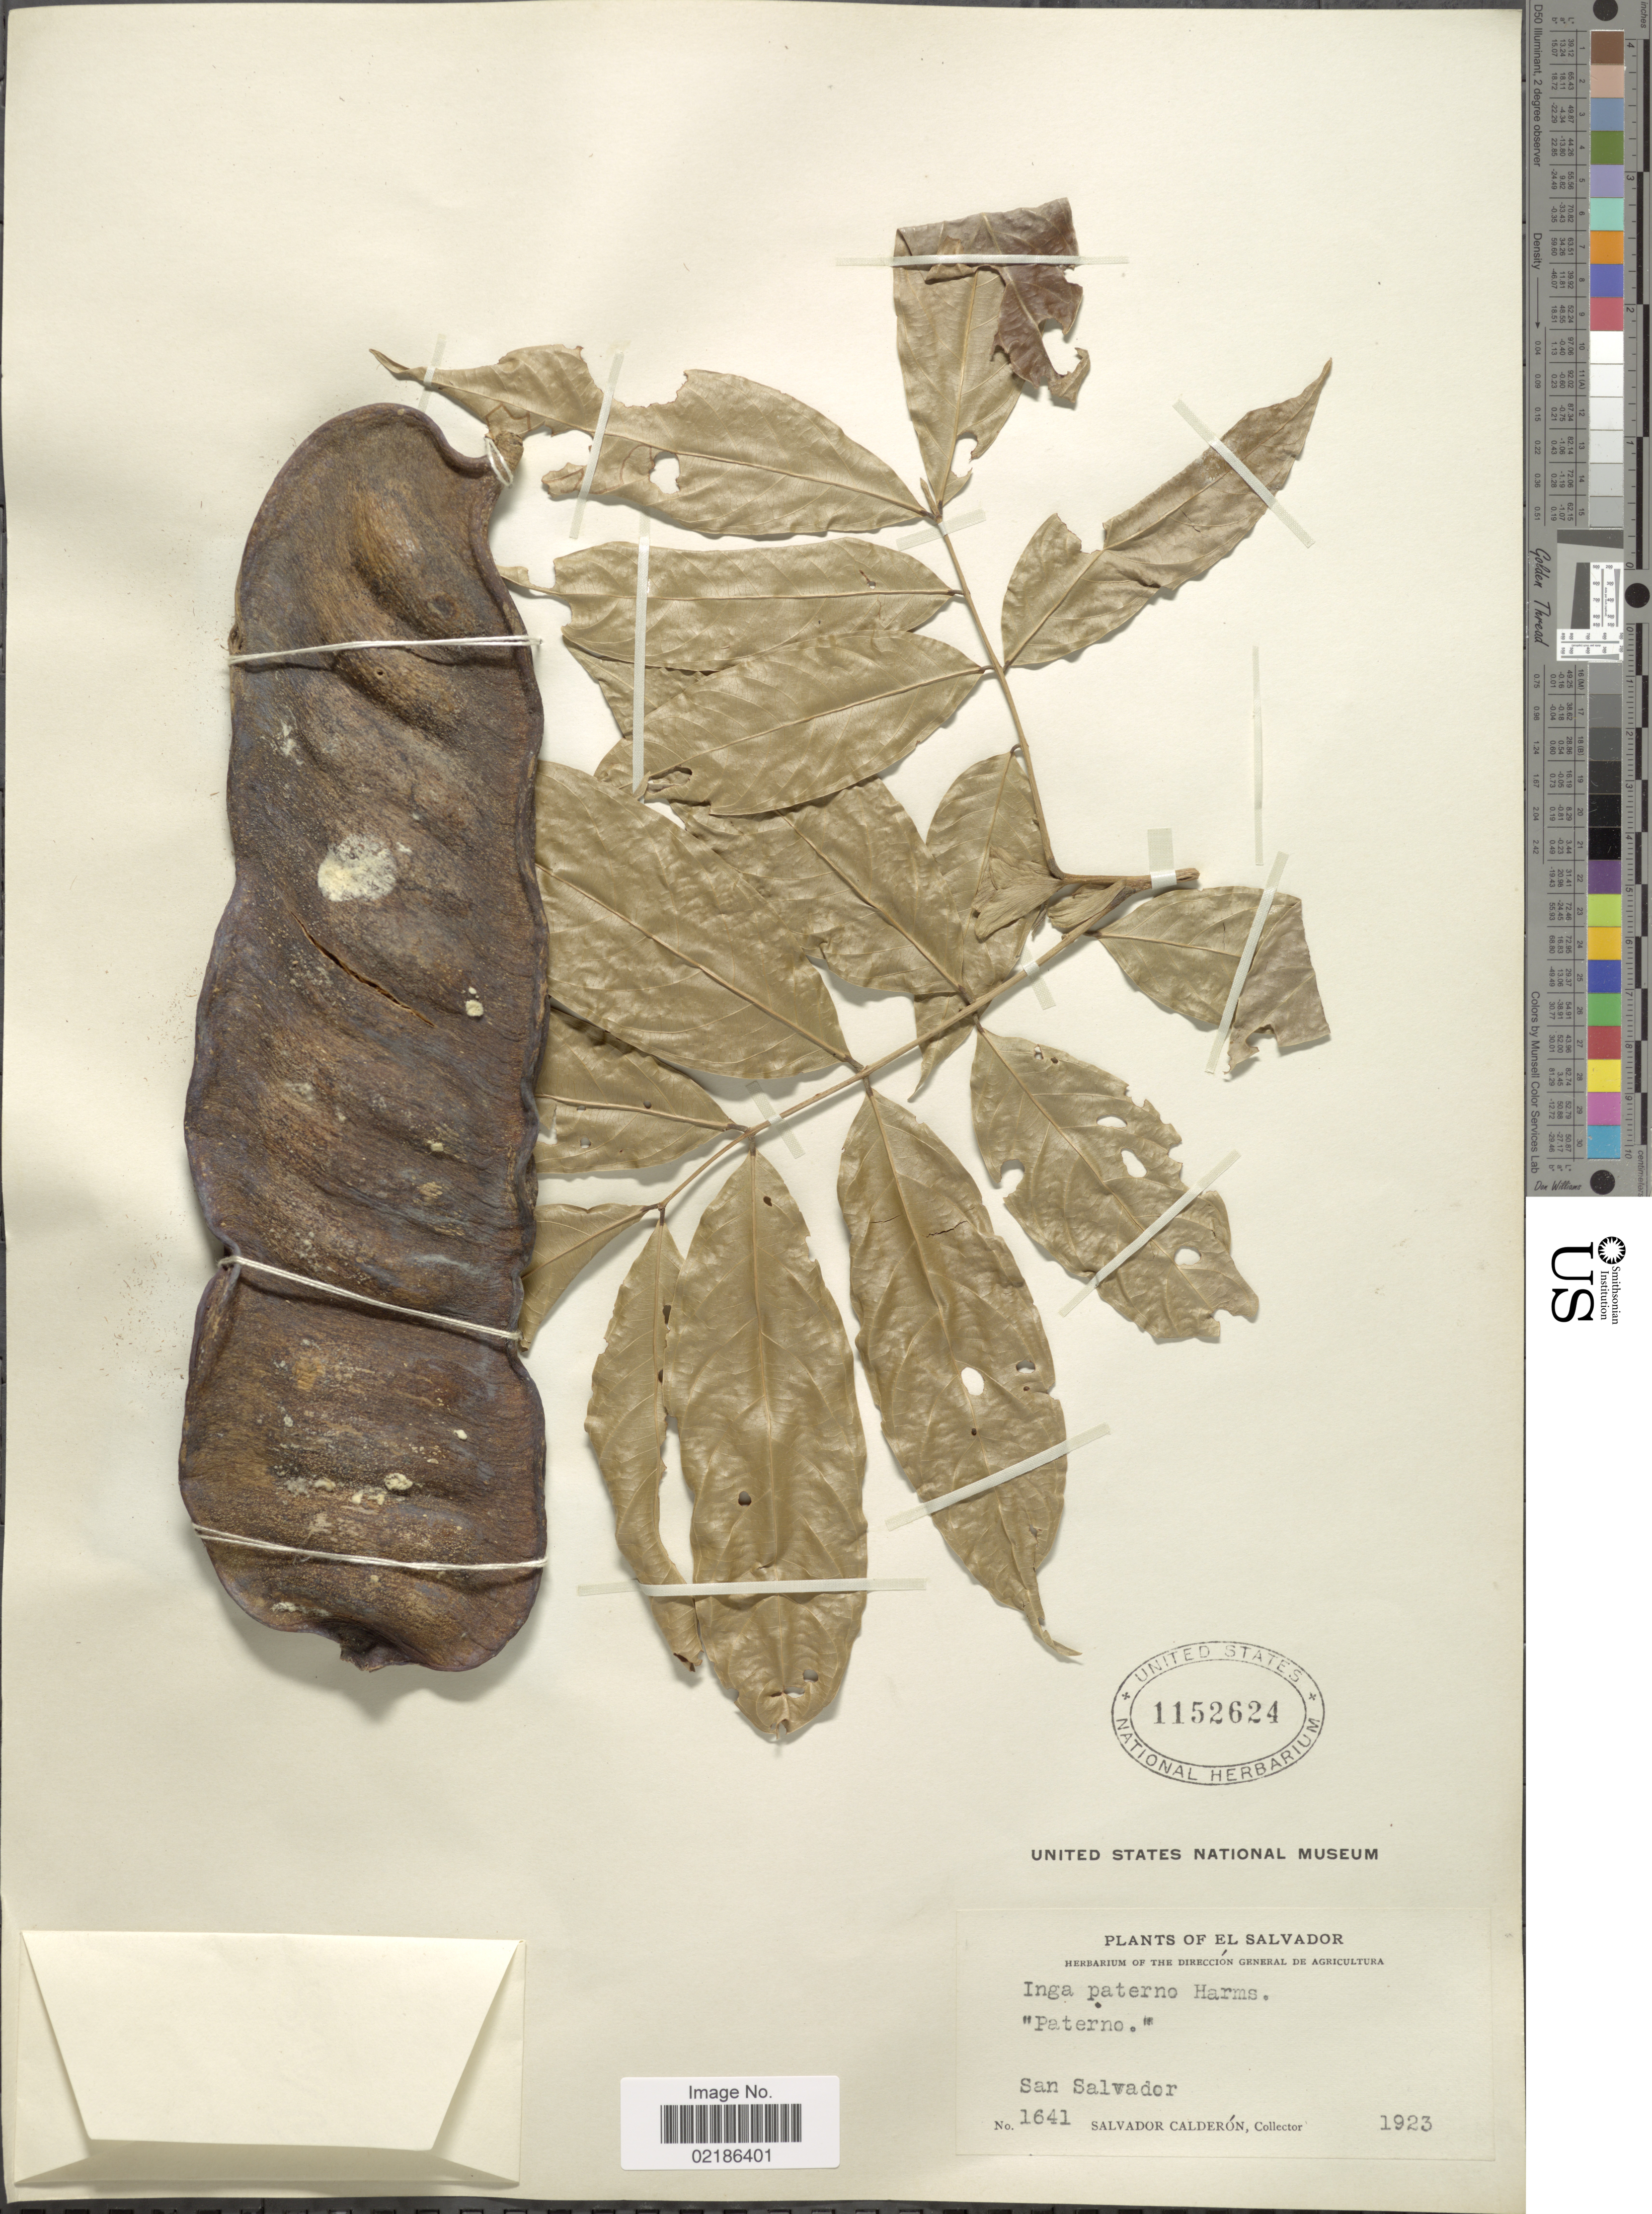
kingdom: Plantae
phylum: Tracheophyta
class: Magnoliopsida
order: Fabales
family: Fabaceae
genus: Inga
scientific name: Inga paterno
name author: Harms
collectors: S. Calderón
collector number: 1641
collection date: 1923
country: El Salvador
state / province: San Salvador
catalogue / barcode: US 1152624